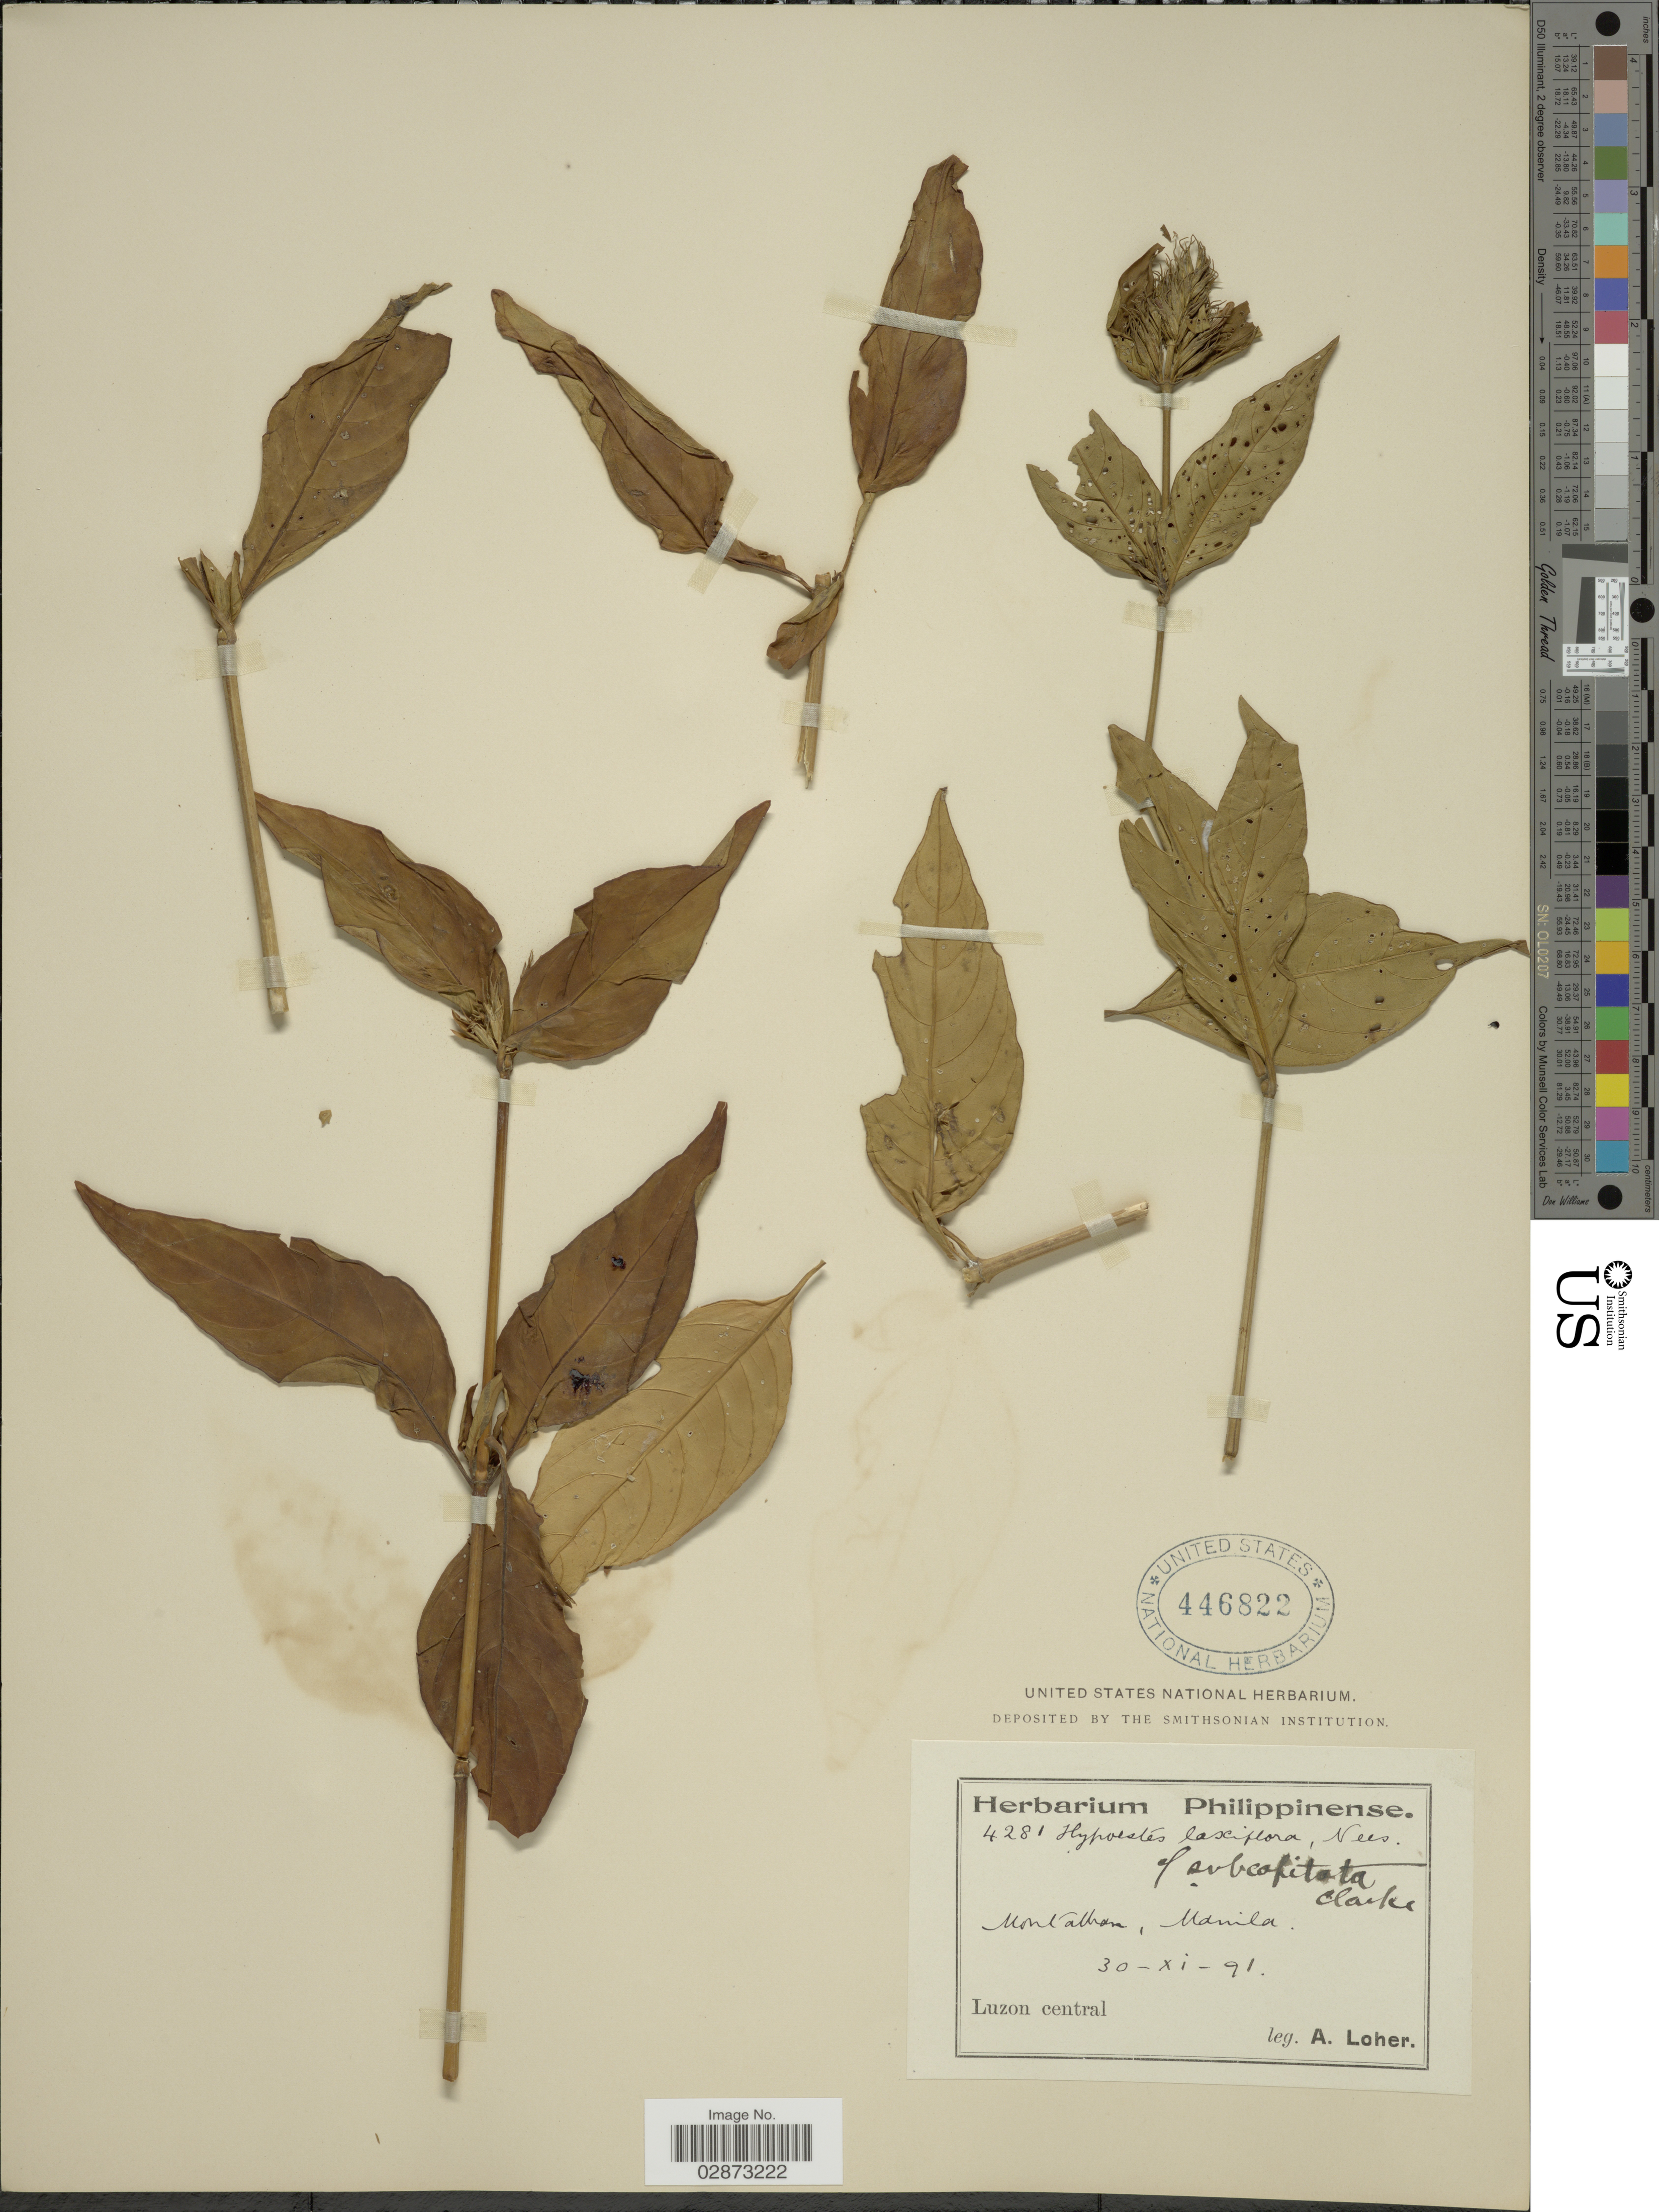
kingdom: Plantae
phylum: Tracheophyta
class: Magnoliopsida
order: Lamiales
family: Acanthaceae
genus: Hypoestes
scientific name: Hypoestes subcapitata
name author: C.B. Clarke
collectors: A. Loher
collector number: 4281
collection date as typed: Transcribed d/m/y: 30/11/91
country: Philippines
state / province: Central Luzon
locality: Montalban, Manila. Luzon central.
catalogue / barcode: US 446822